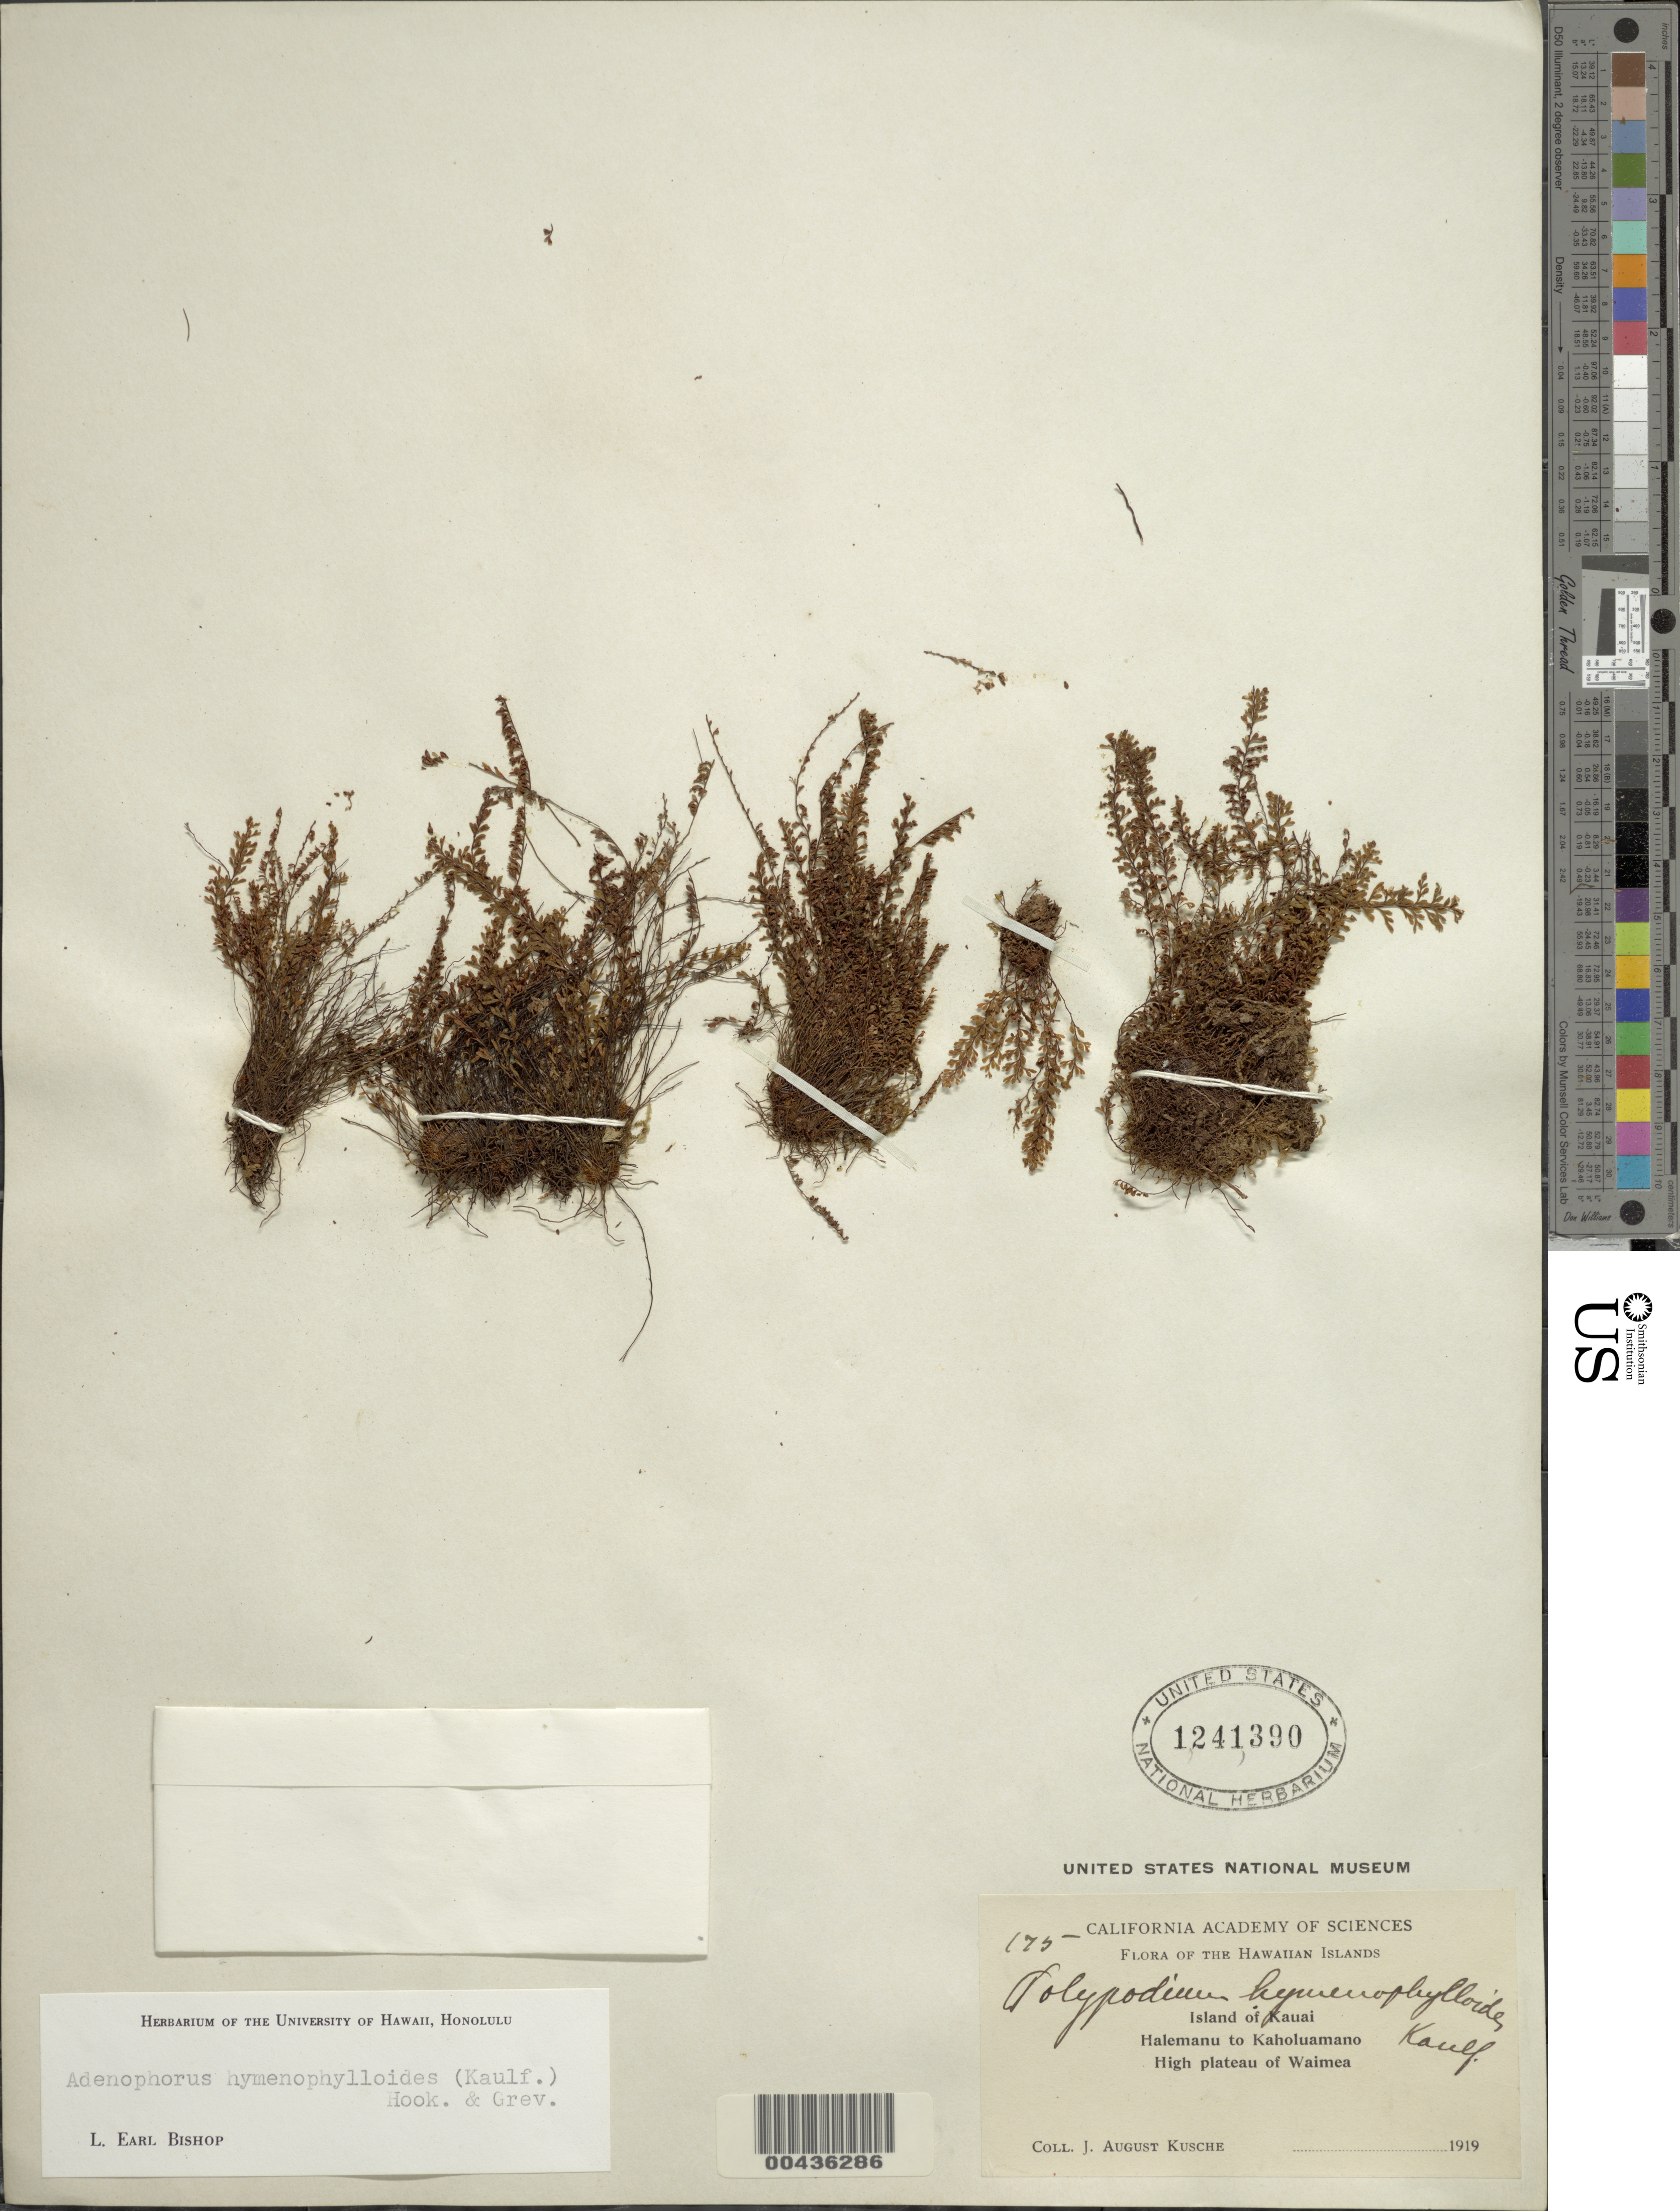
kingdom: Plantae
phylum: Tracheophyta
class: Polypodiopsida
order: Polypodiales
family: Polypodiaceae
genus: Adenophorus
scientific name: Adenophorus hymenophylloides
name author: (Kaulf.) Hook. & Grev.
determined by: Bishop, L. E.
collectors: J. Kusche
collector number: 175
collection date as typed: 1919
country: United States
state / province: Hawaii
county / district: Kauai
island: Kaua'i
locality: Halemanu to Kaholuamano, high plateau of Waimea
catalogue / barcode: US 1241390